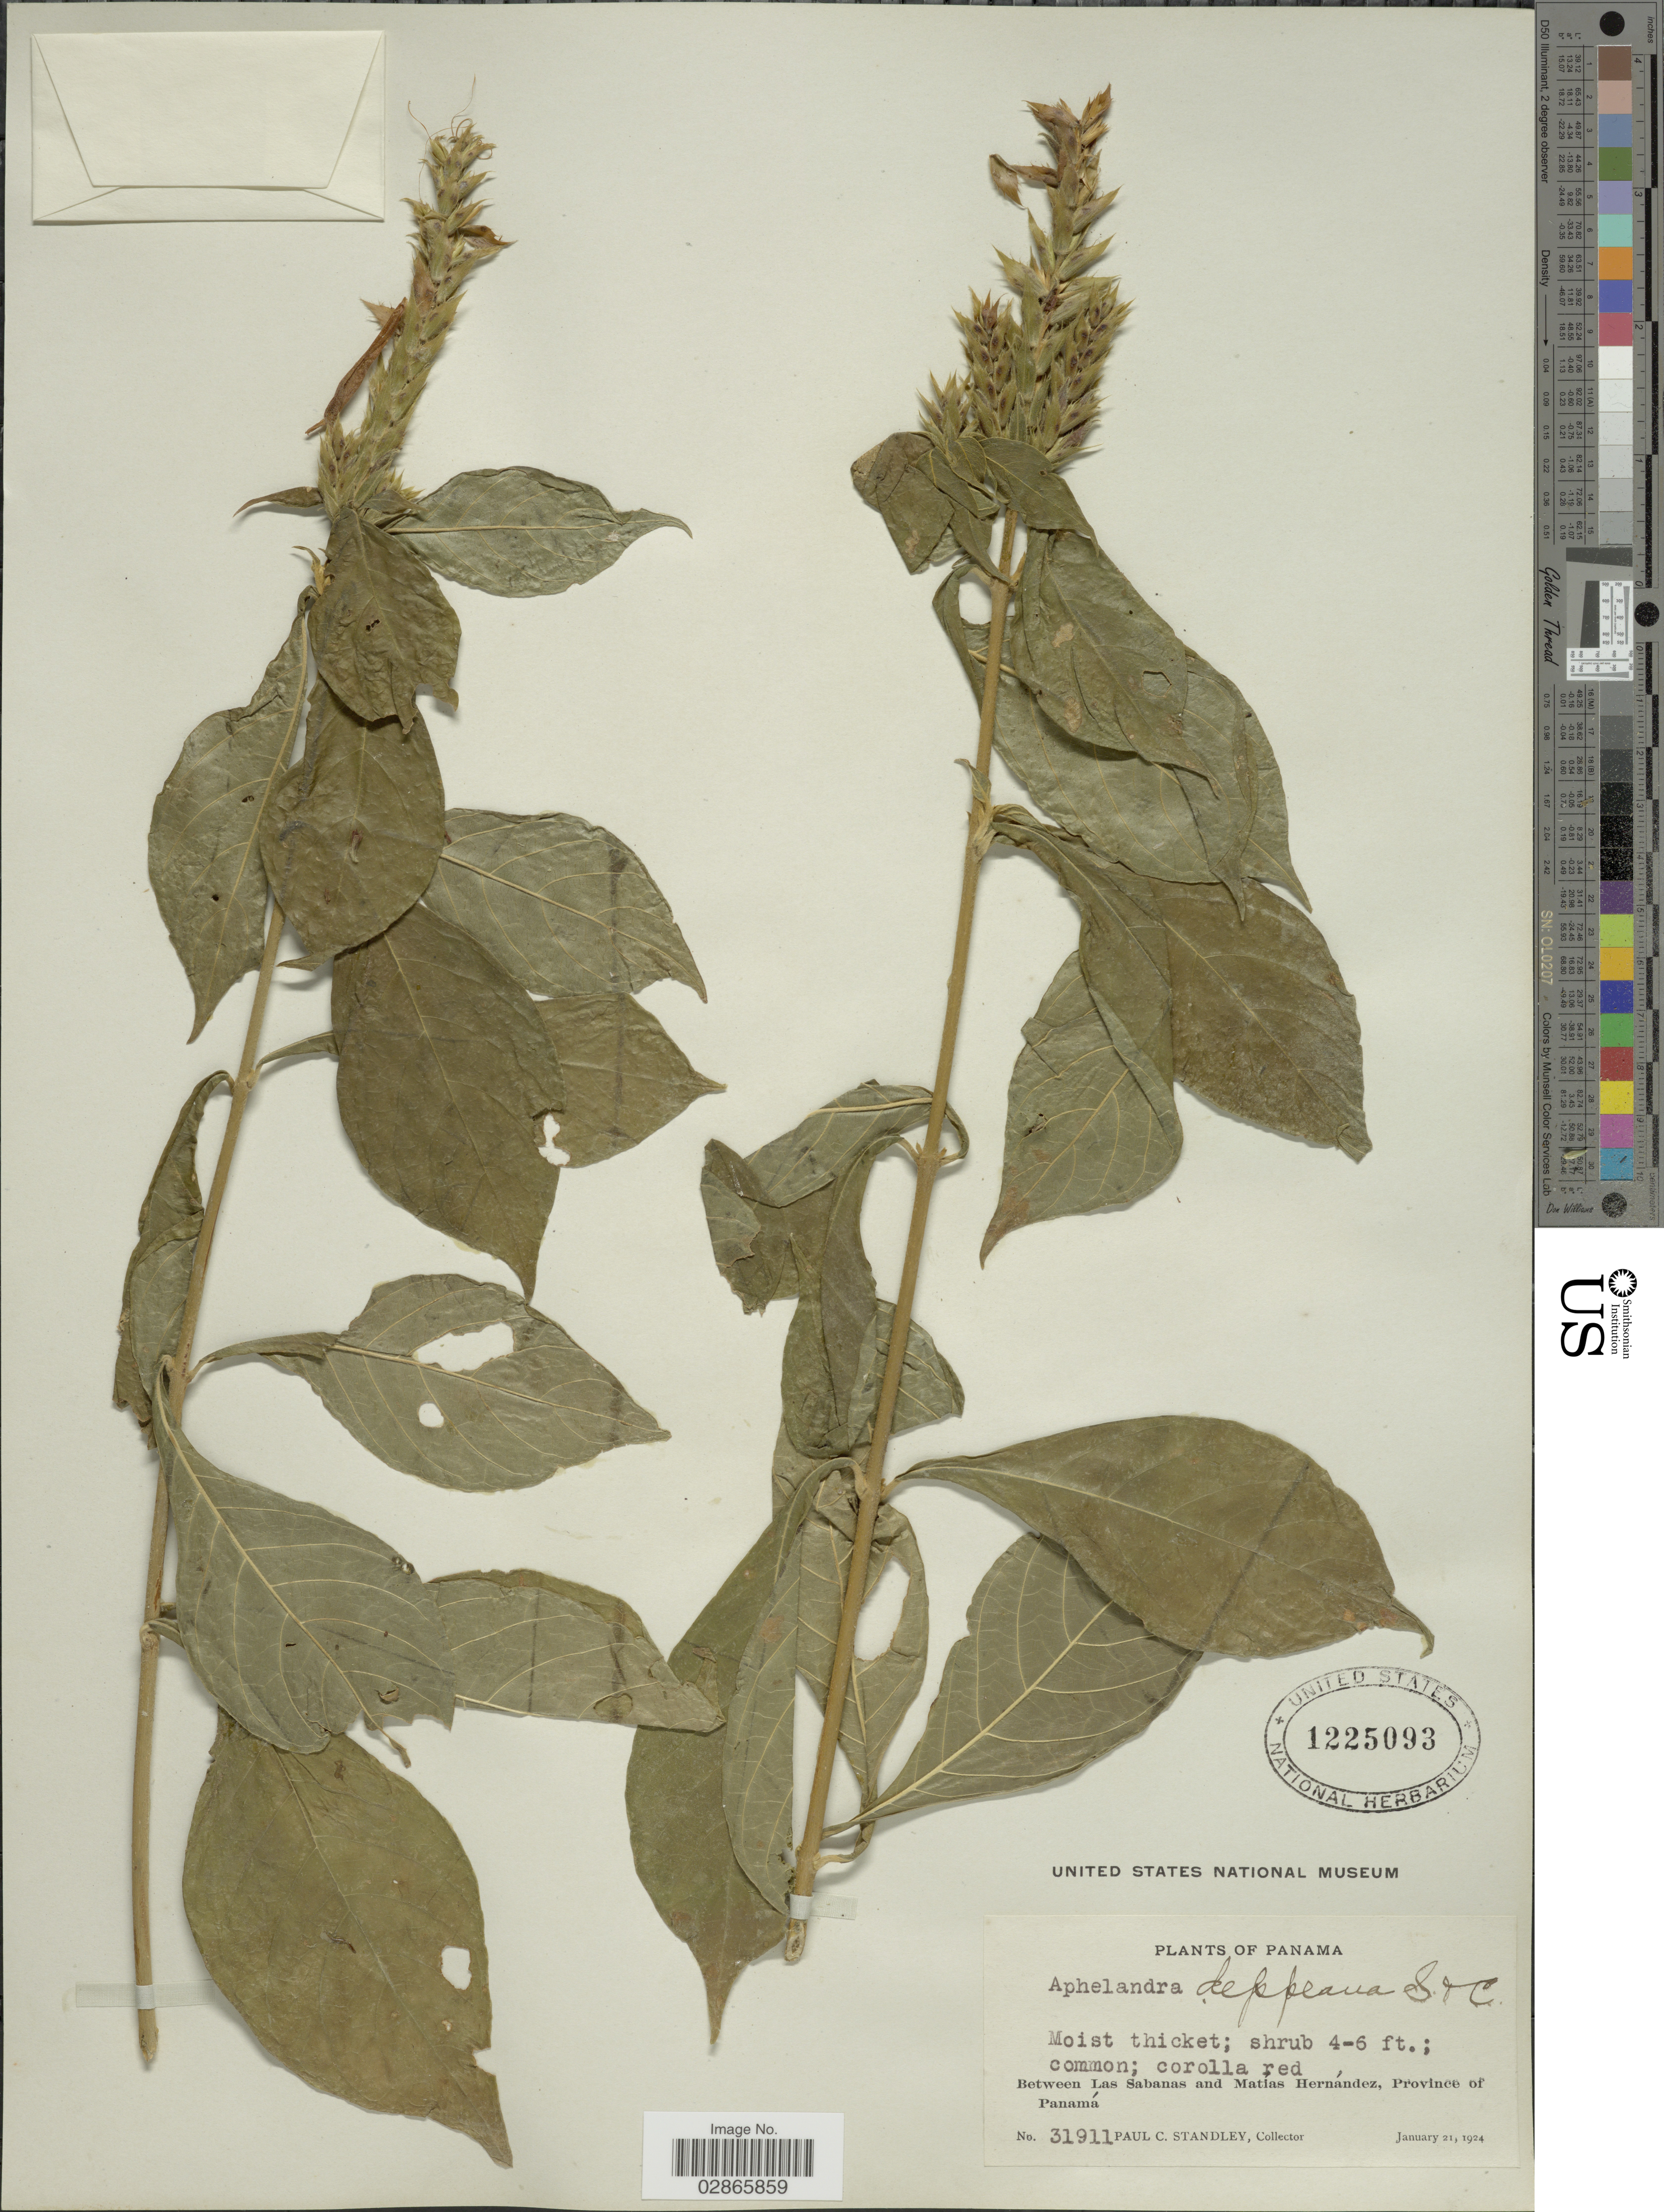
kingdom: Plantae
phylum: Tracheophyta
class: Magnoliopsida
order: Lamiales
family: Acanthaceae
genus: Aphelandra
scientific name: Aphelandra deppeana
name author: Schltdl. & Cham.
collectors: P. C. Standley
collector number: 31911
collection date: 1924-01-21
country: Panama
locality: Between Las Sabanas and Matías Hernández.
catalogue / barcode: US 1225093